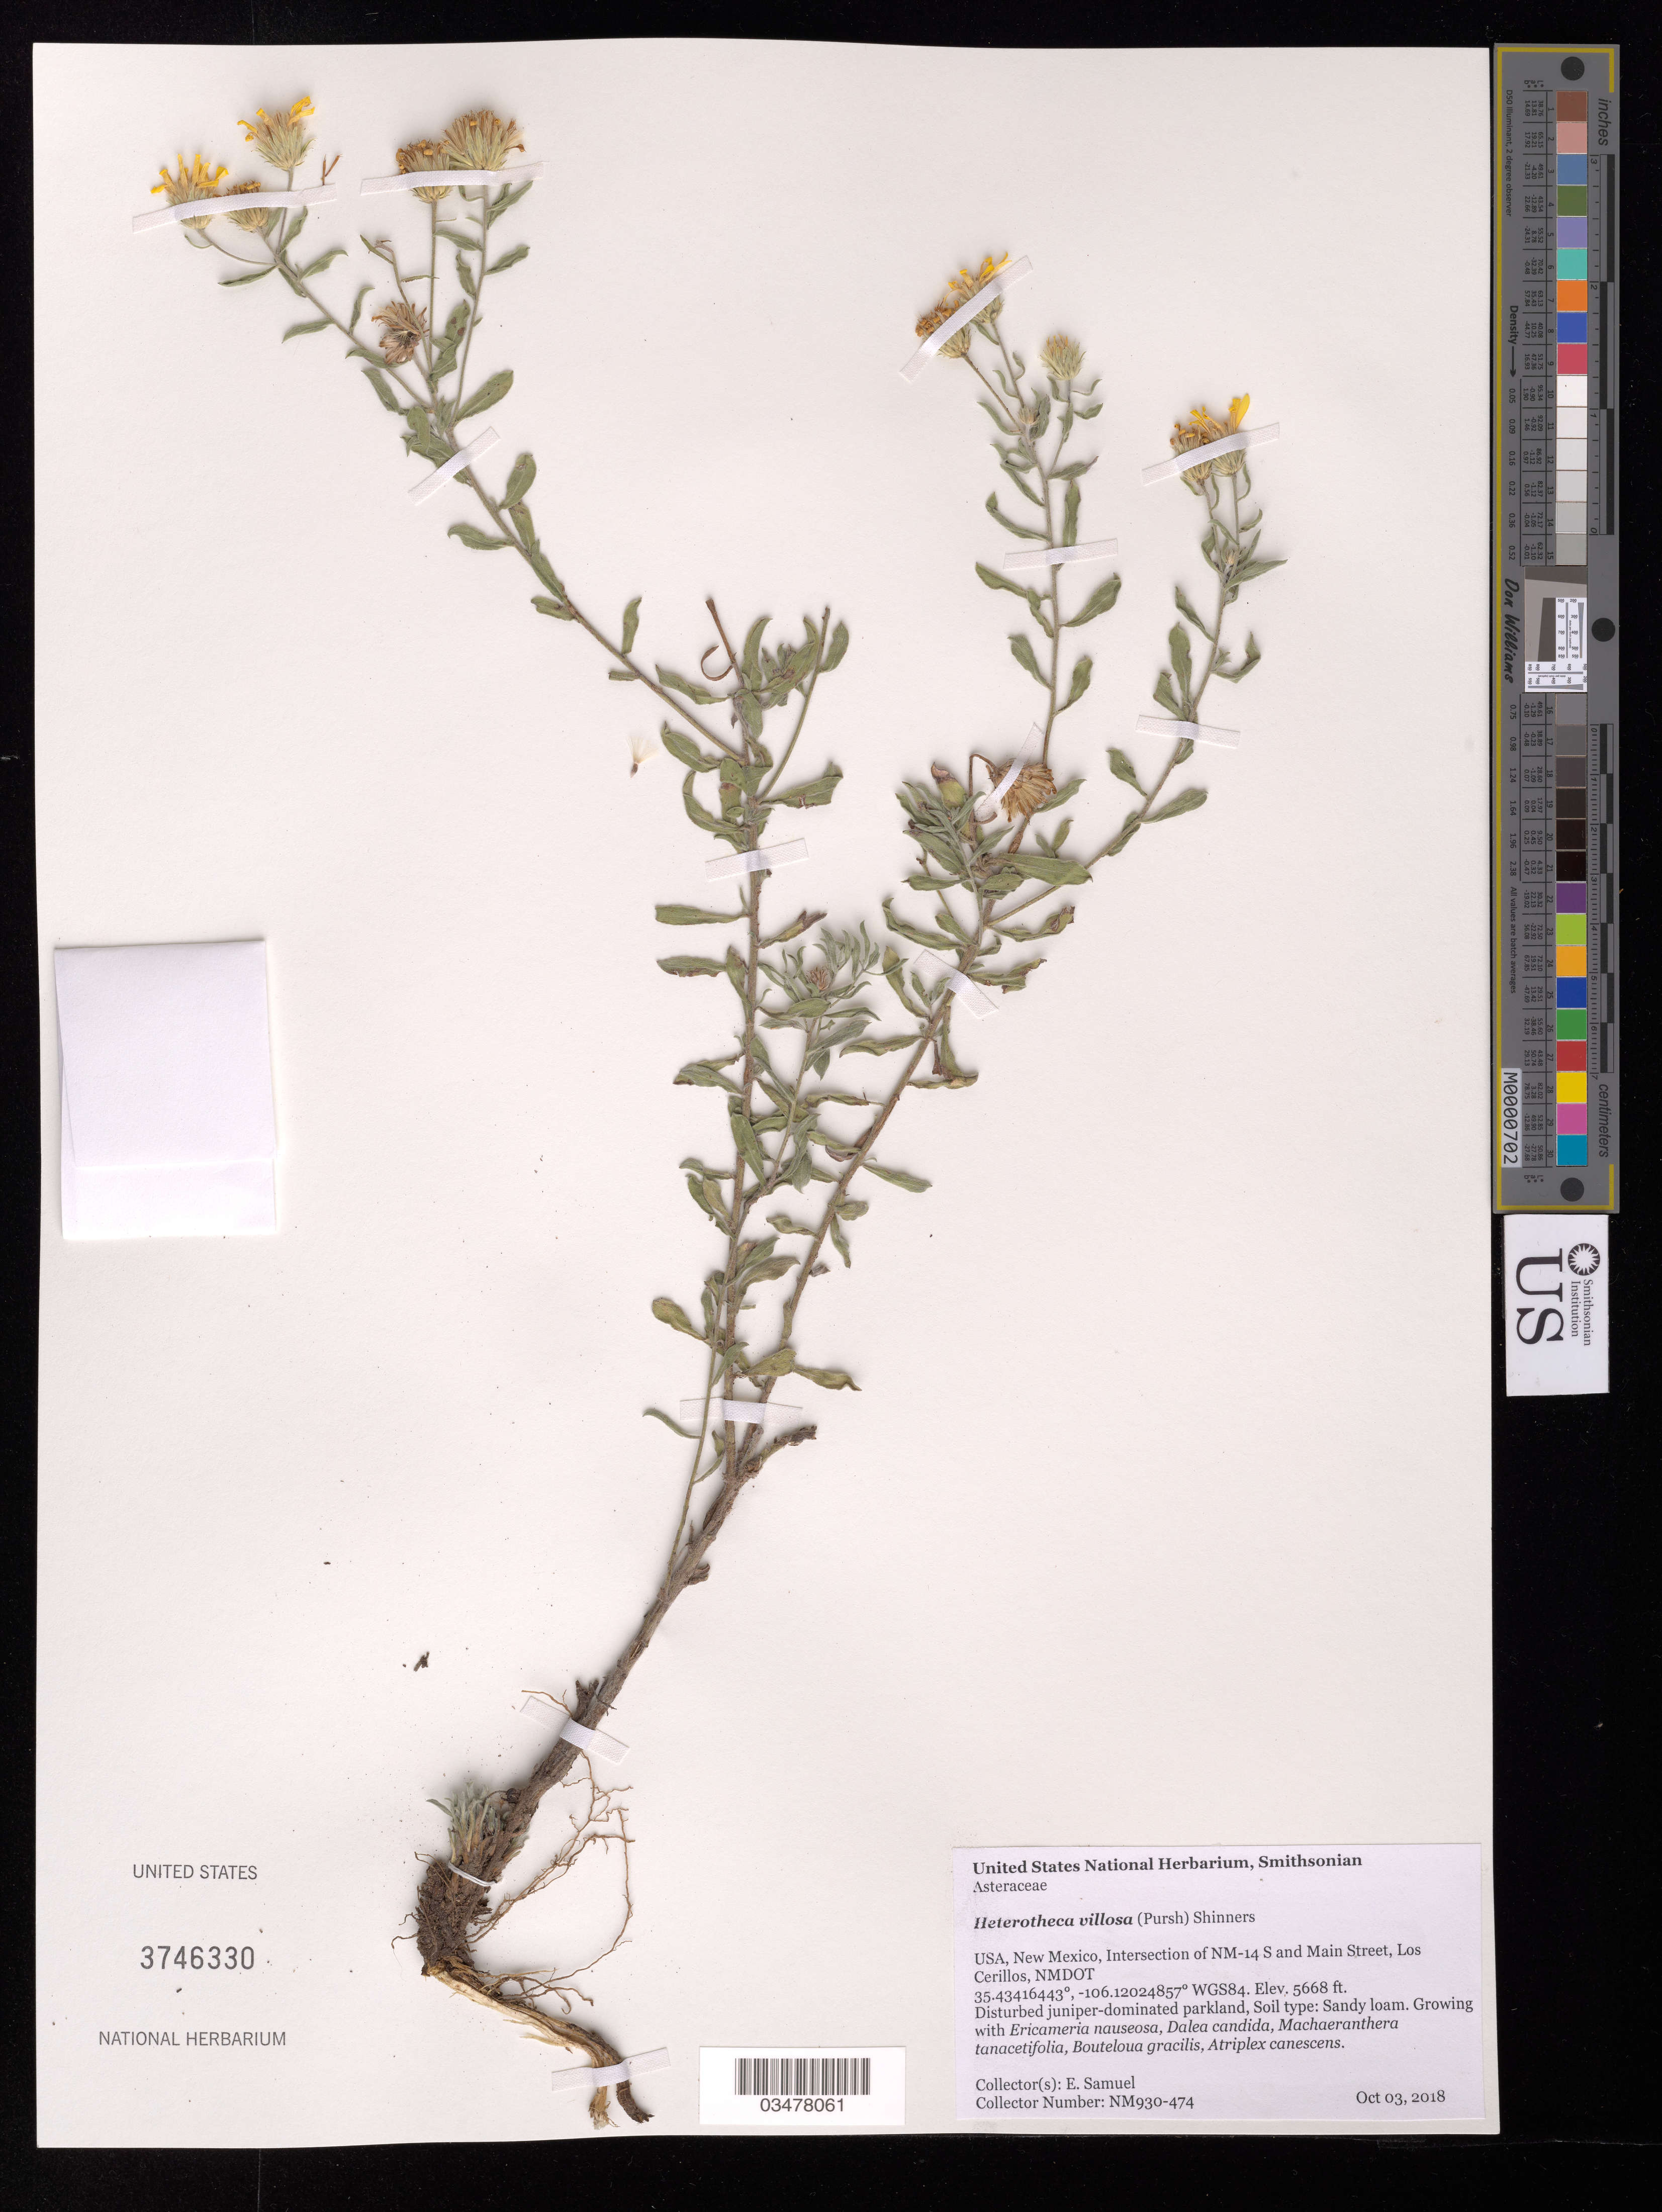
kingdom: Plantae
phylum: Tracheophyta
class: Magnoliopsida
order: Asterales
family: Asteraceae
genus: Heterotheca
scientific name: Heterotheca villosa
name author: (Pursh) Shinners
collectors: E. Samuel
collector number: NM930-474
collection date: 2018-10-03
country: United States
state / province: New Mexico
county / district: Santa Fe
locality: NM-14 South, Main St., Los Cerillos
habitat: Sandy loam. Disturbed juniper-dominated parkland. With Ericameria nauseosa, Dalea candida, Atriplex canescens, etc.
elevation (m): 1728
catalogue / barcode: US 3746330